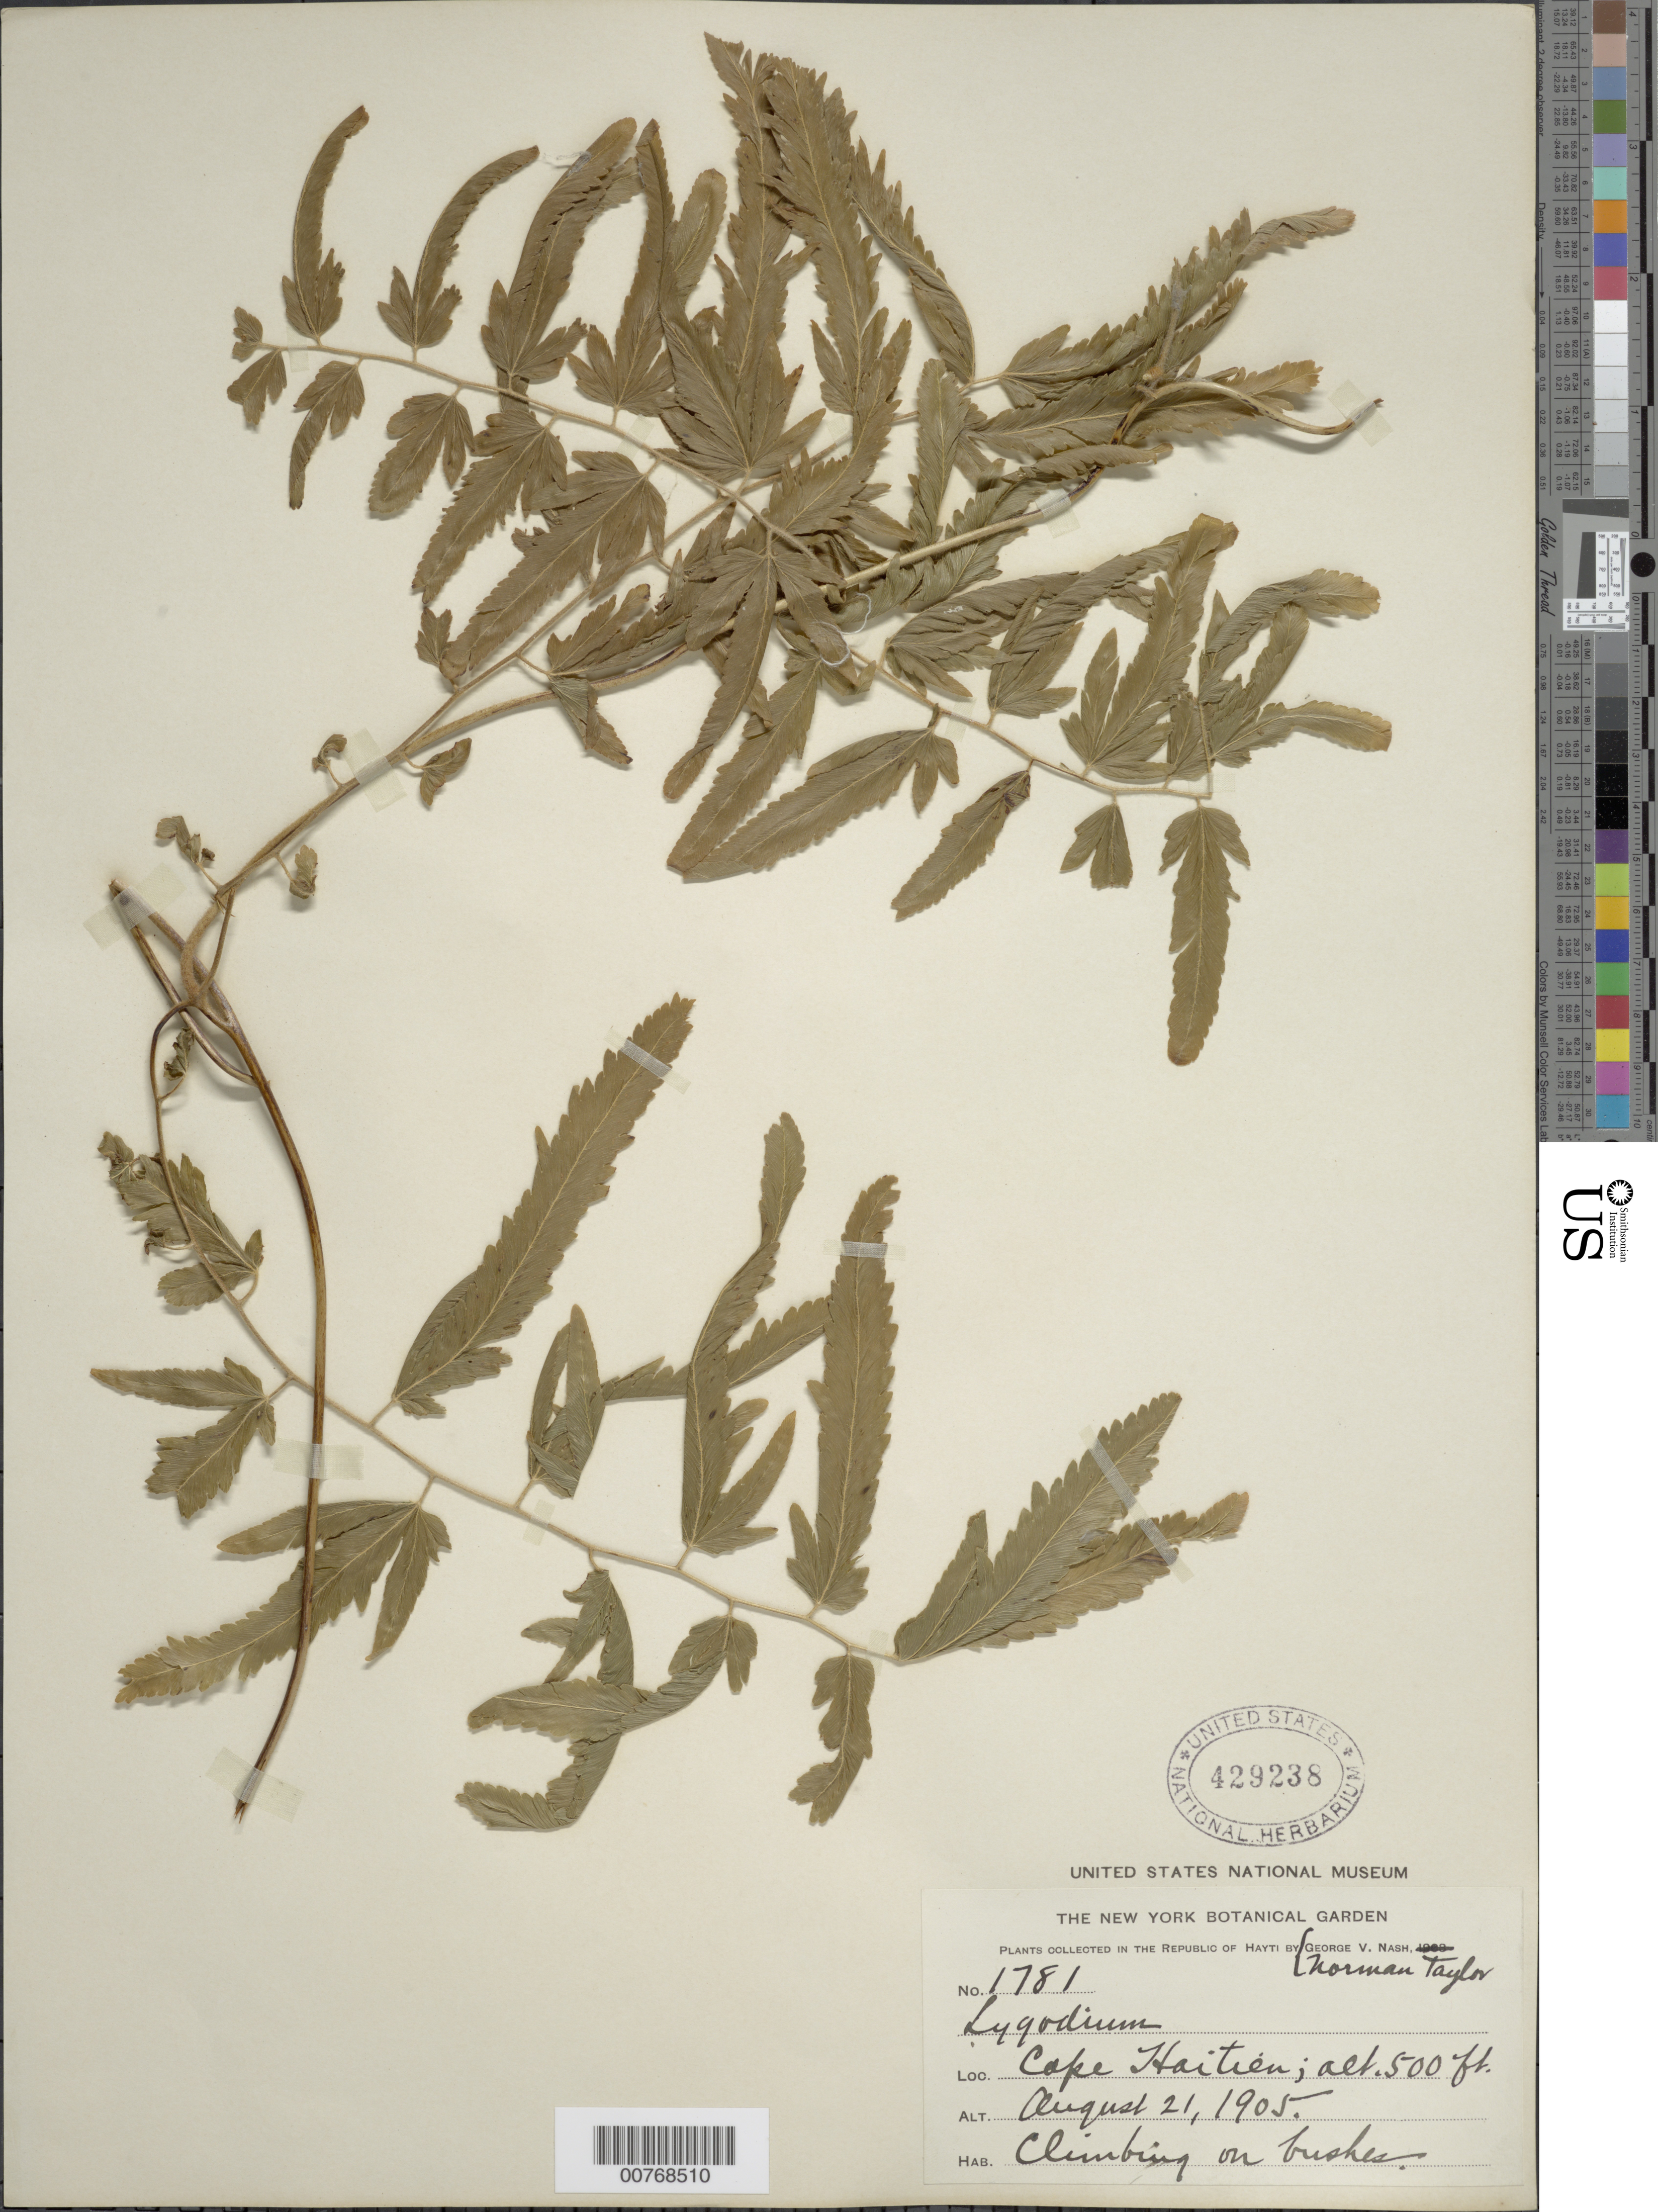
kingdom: Plantae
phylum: Tracheophyta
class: Polypodiopsida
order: Schizaeales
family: Lygodiaceae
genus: Lygodium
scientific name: Lygodium venustum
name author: Sw.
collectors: G. V. Nash & N. Taylor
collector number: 1781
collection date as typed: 21 Aug 1905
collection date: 1905-08-21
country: Haiti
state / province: Nord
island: Hispaniola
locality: Cape Haitien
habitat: Climbing in bush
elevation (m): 152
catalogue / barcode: US 429238